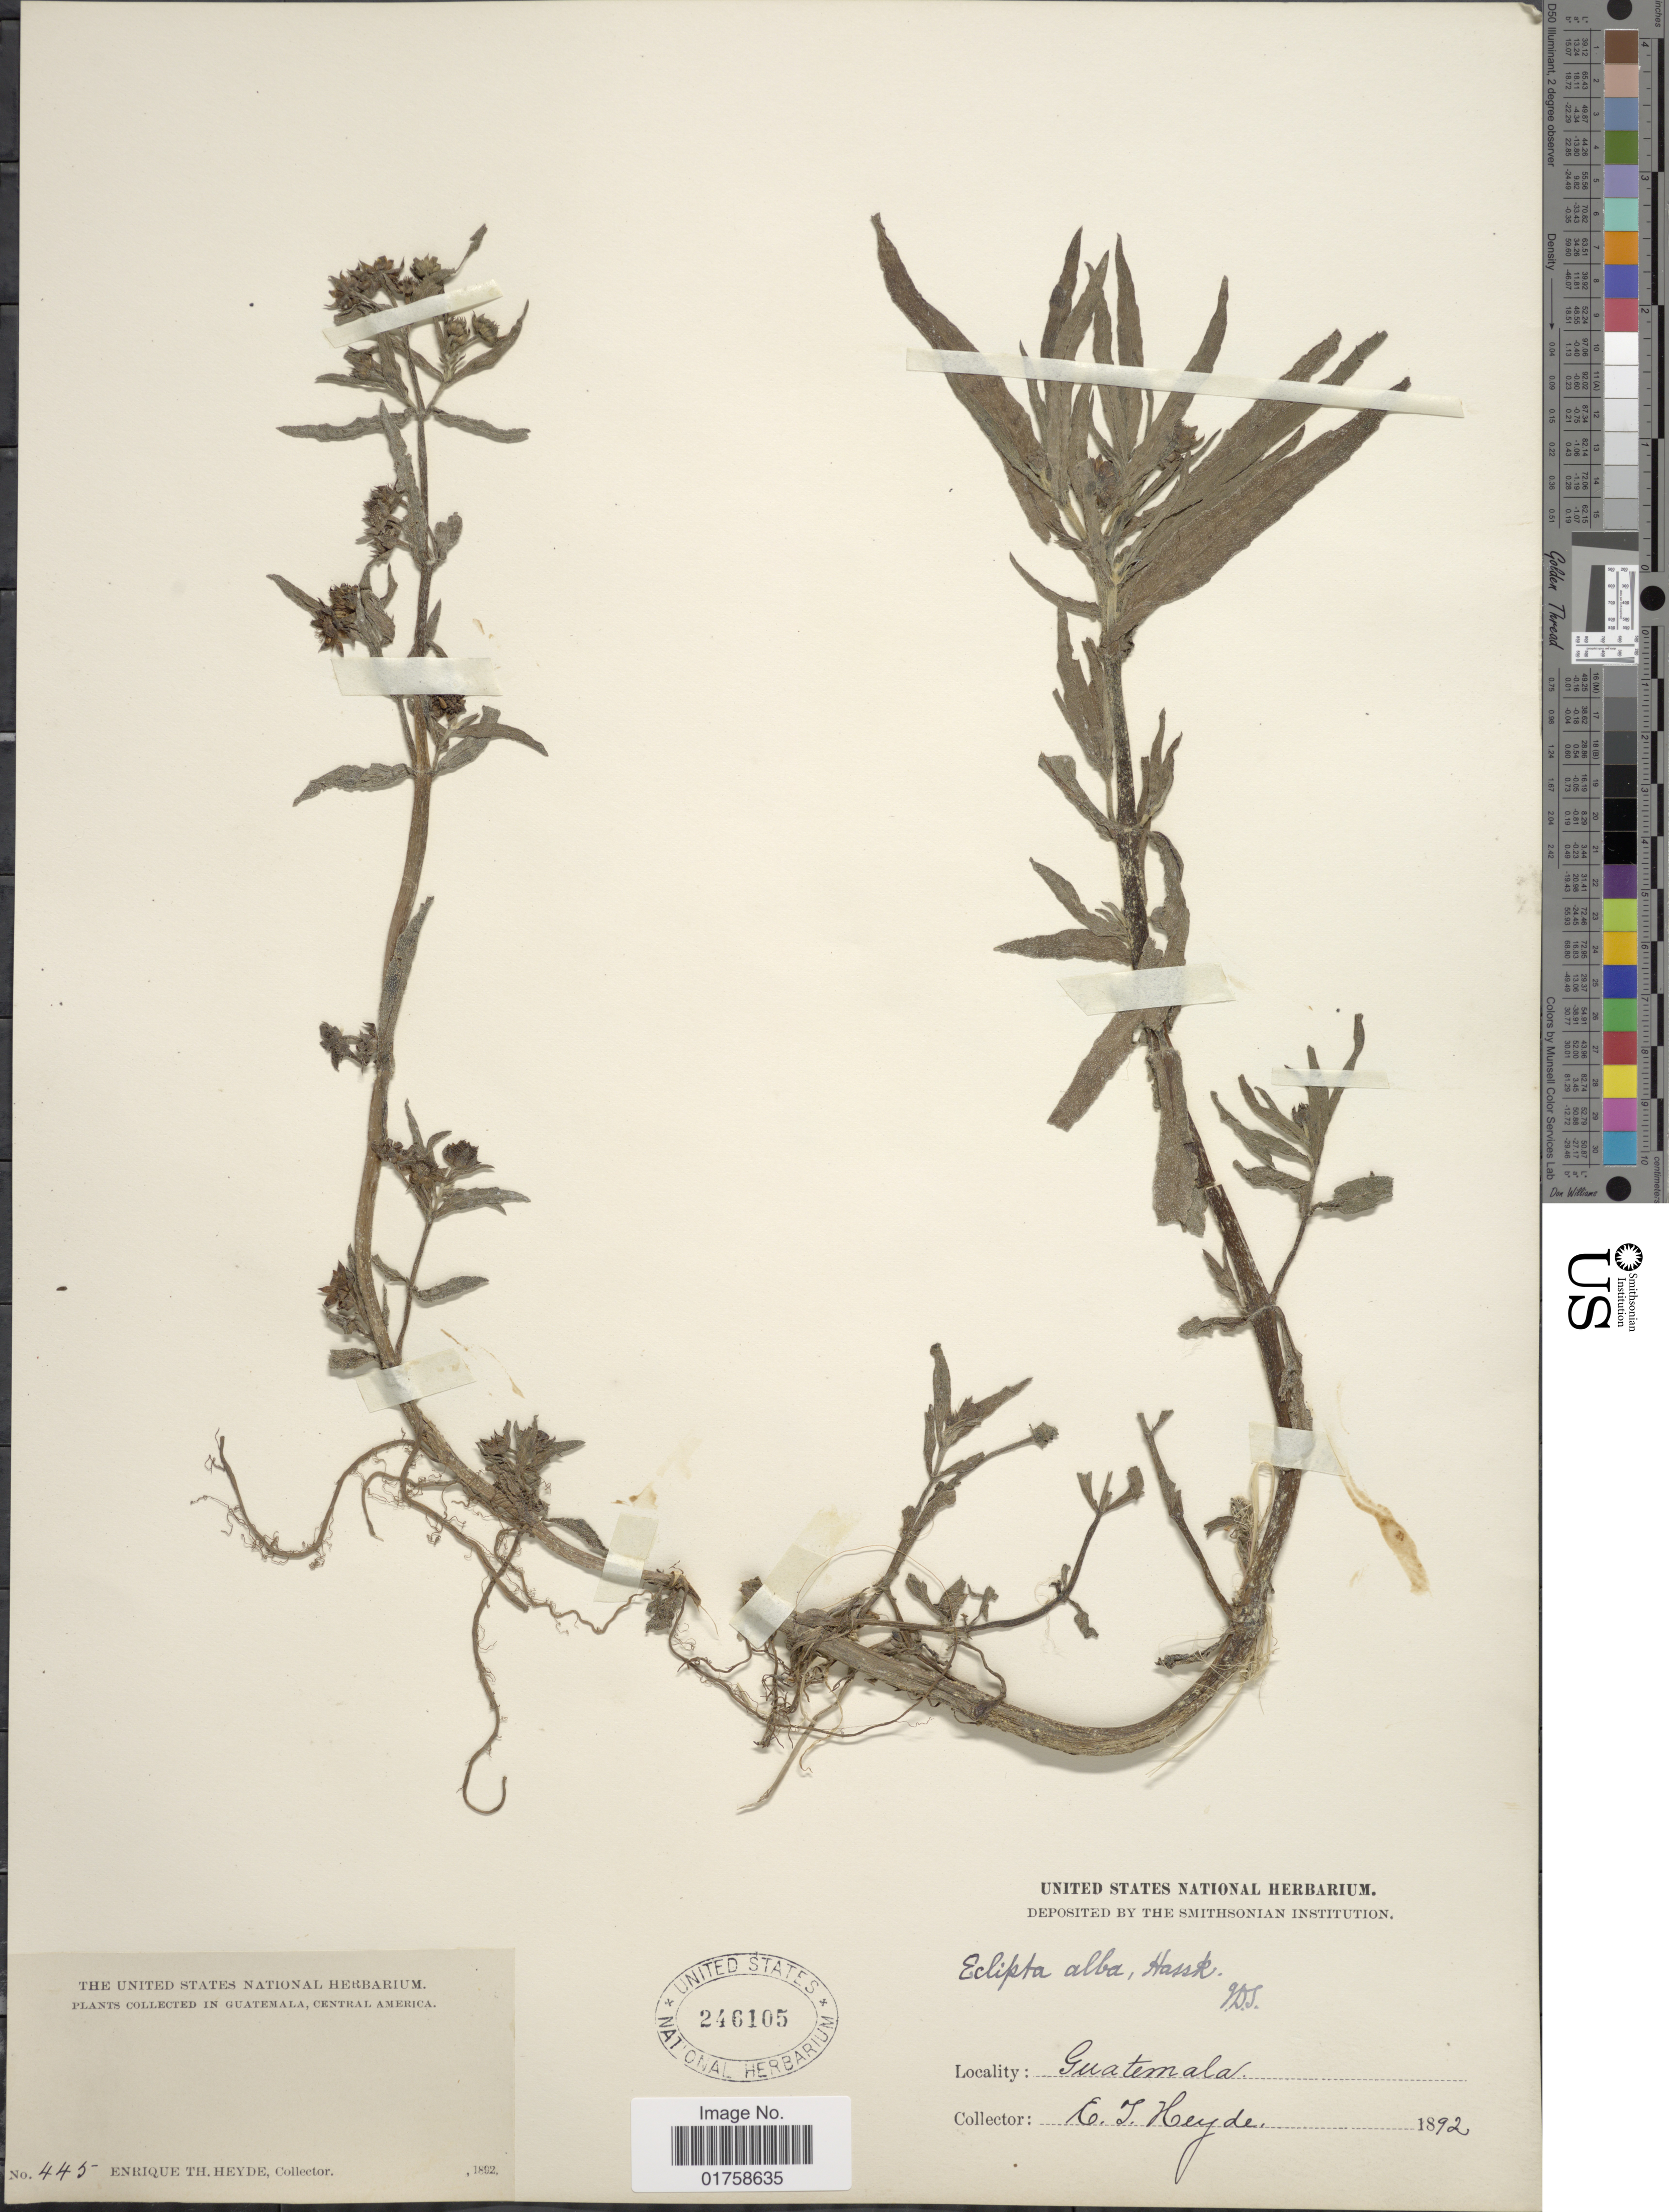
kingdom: Plantae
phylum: Tracheophyta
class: Magnoliopsida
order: Asterales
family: Asteraceae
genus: Eclipta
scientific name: Eclipta alba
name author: (L.) Hassk.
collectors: E. T. Heyde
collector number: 445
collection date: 1892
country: Guatemala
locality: Guatemala, Central America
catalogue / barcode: US 246105